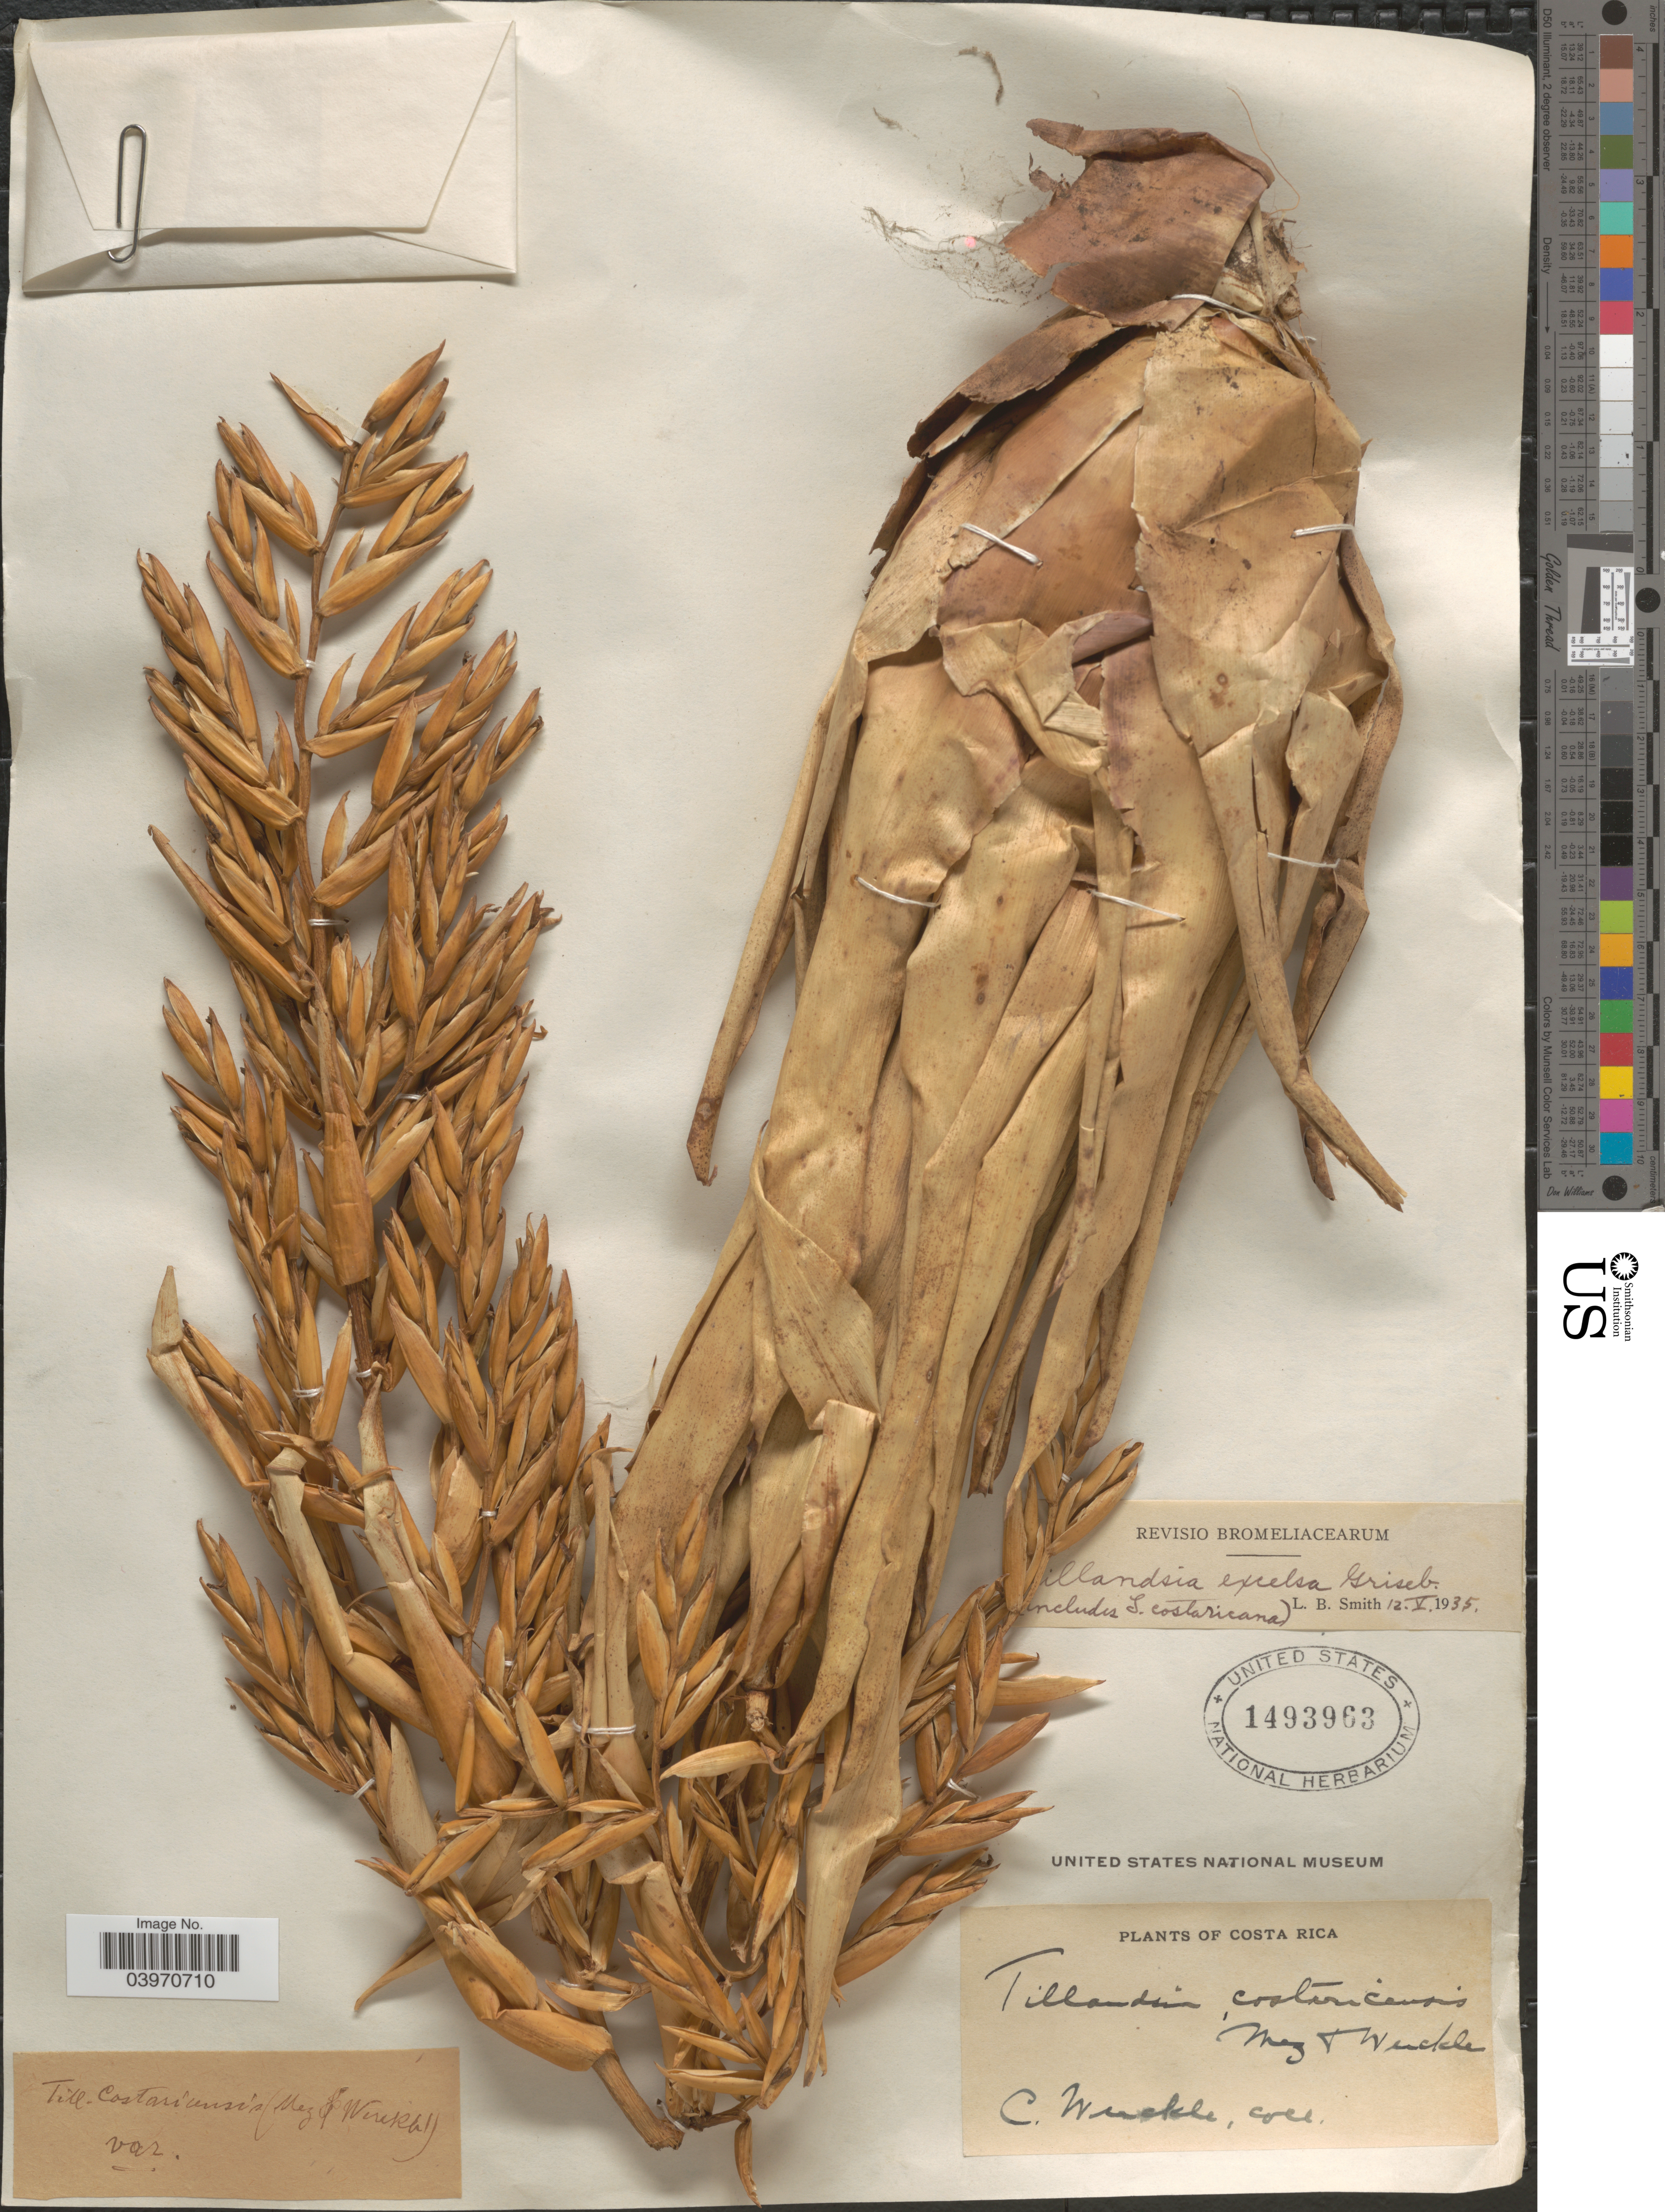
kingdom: Plantae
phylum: Tracheophyta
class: Liliopsida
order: Poales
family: Bromeliaceae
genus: Tillandsia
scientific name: Tillandsia excelsa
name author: Griseb.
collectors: C. Wercklé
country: Costa Rica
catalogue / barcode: US 1493963